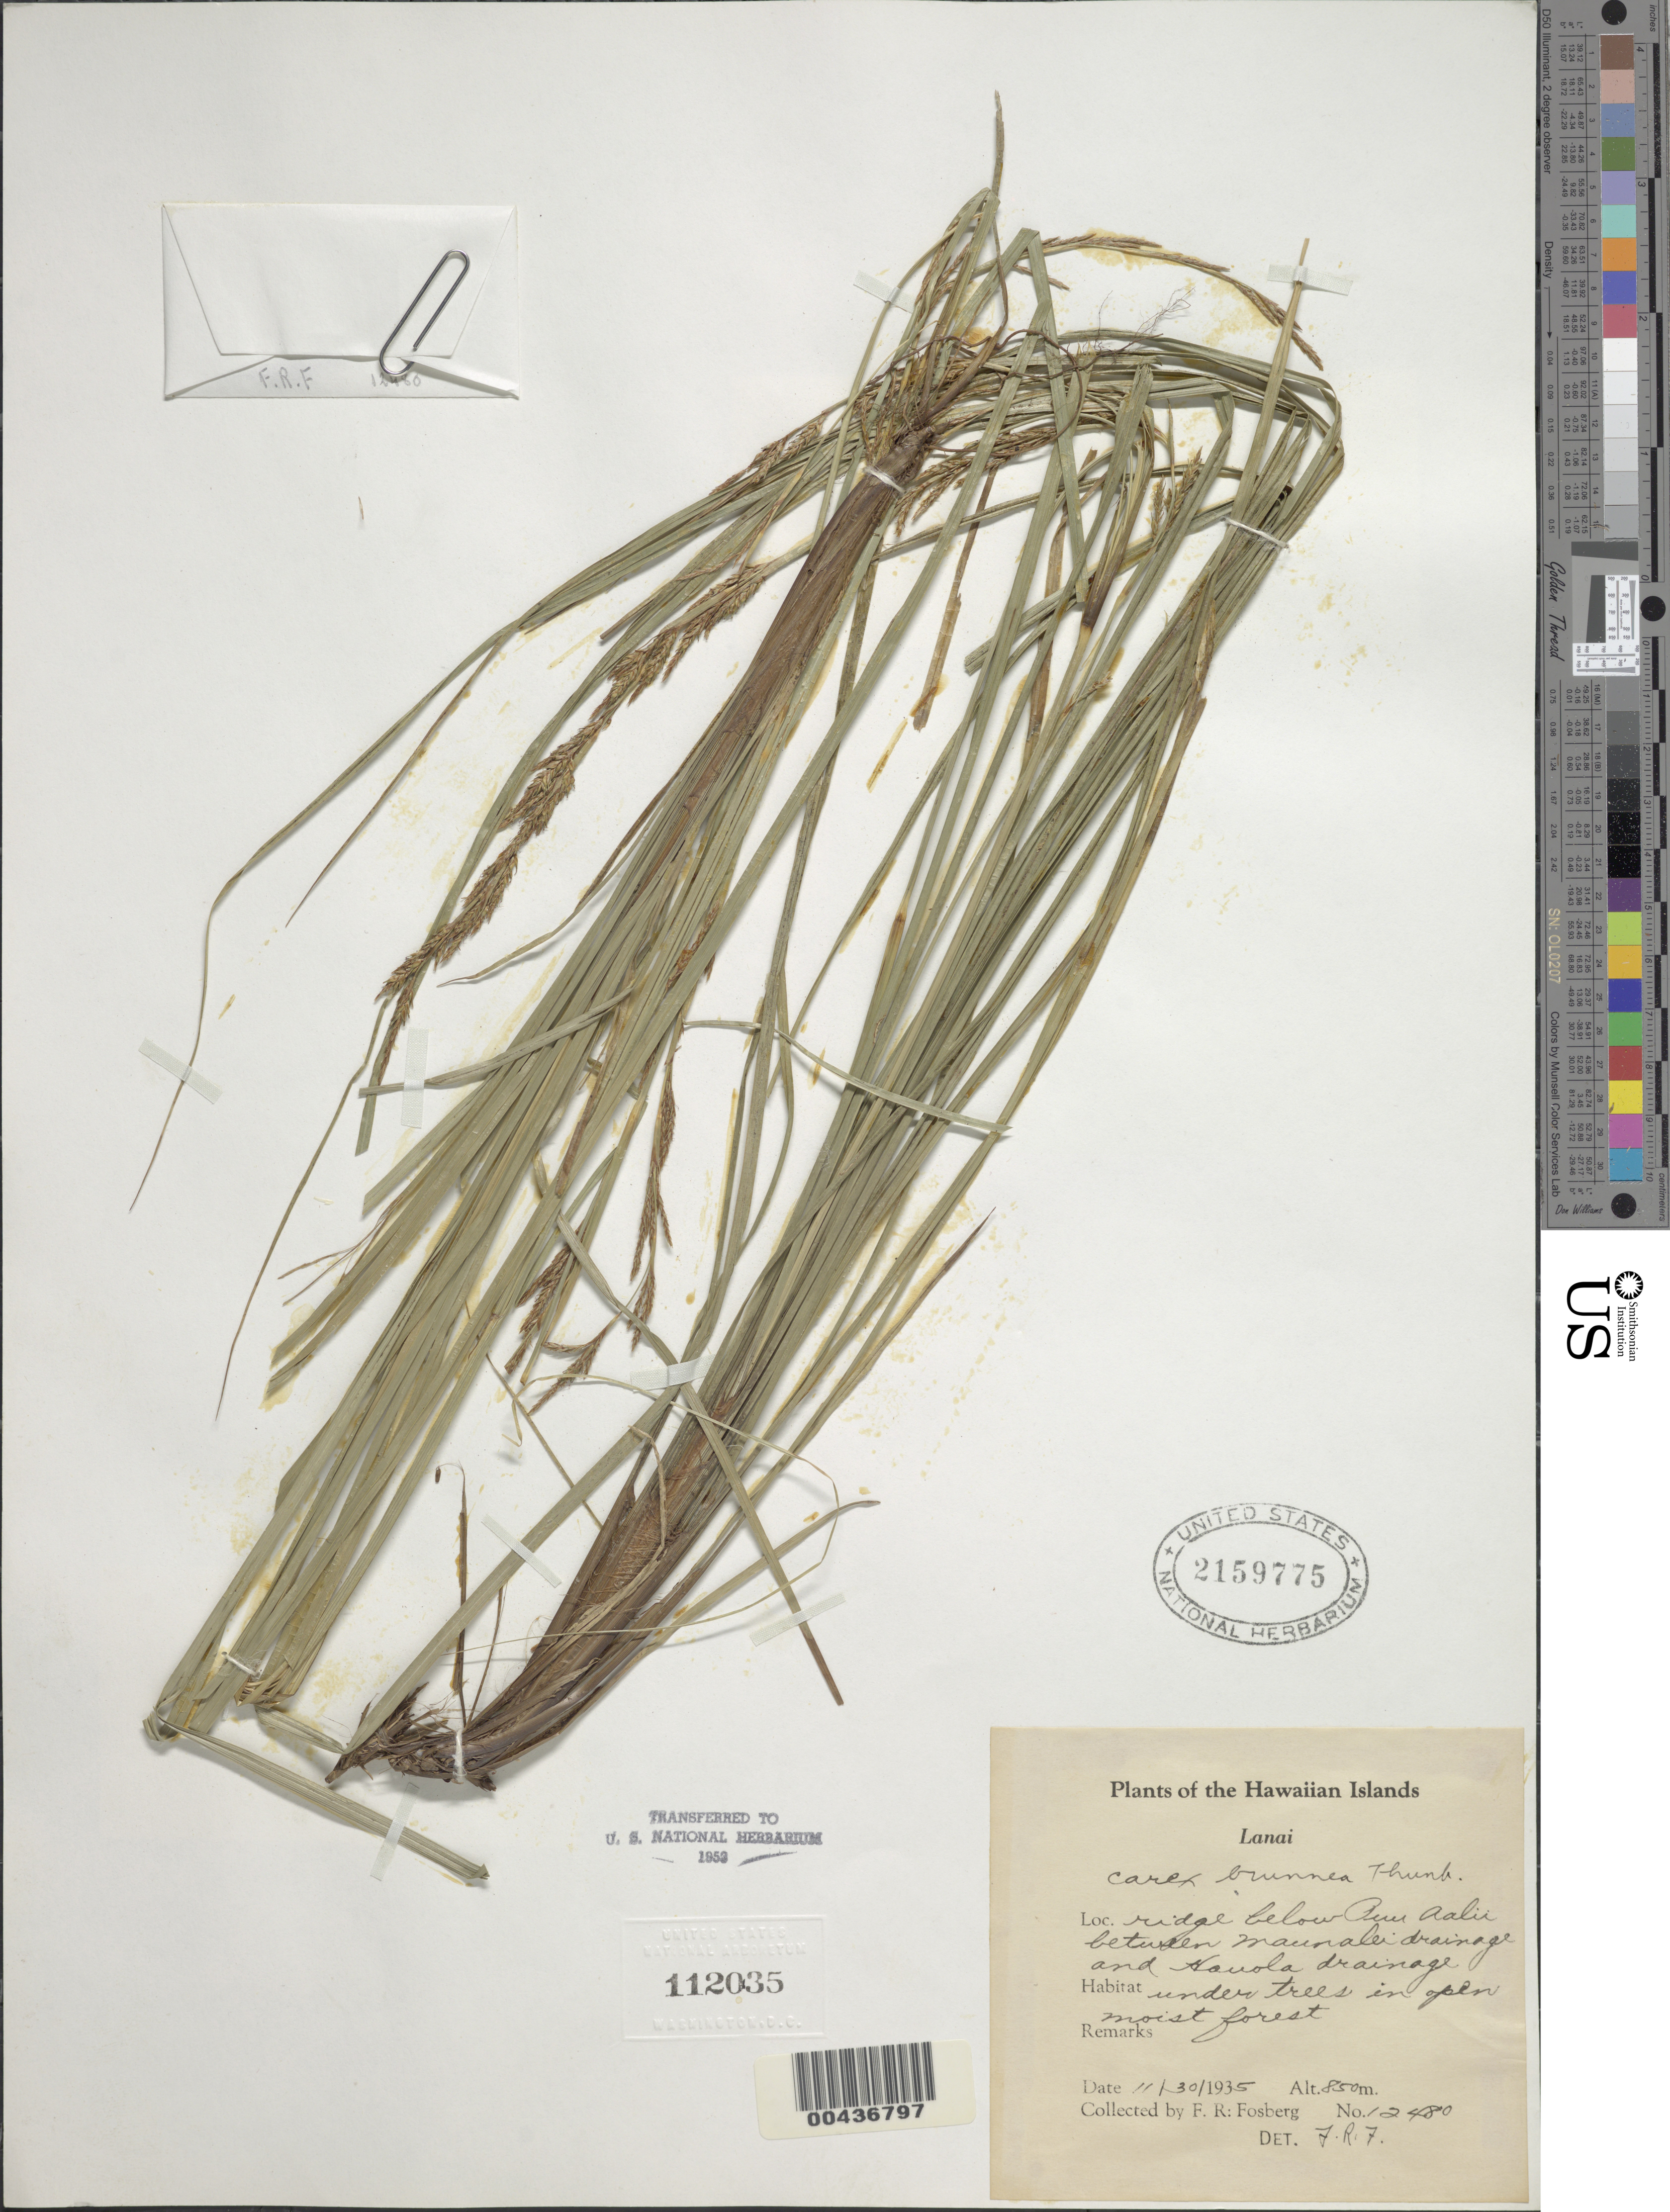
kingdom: Plantae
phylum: Tracheophyta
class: Liliopsida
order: Poales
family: Cyperaceae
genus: Carex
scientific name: Carex meyenii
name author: Nees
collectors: F. R. Fosberg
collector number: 12480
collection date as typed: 30 Nov 1935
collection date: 1935-11-30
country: United States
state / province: Hawaii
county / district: Maui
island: Lana'i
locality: Ridge below Puu Aalii between Maunalei drainage and Hauola drainage, Lanai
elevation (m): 850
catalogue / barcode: US 2159775